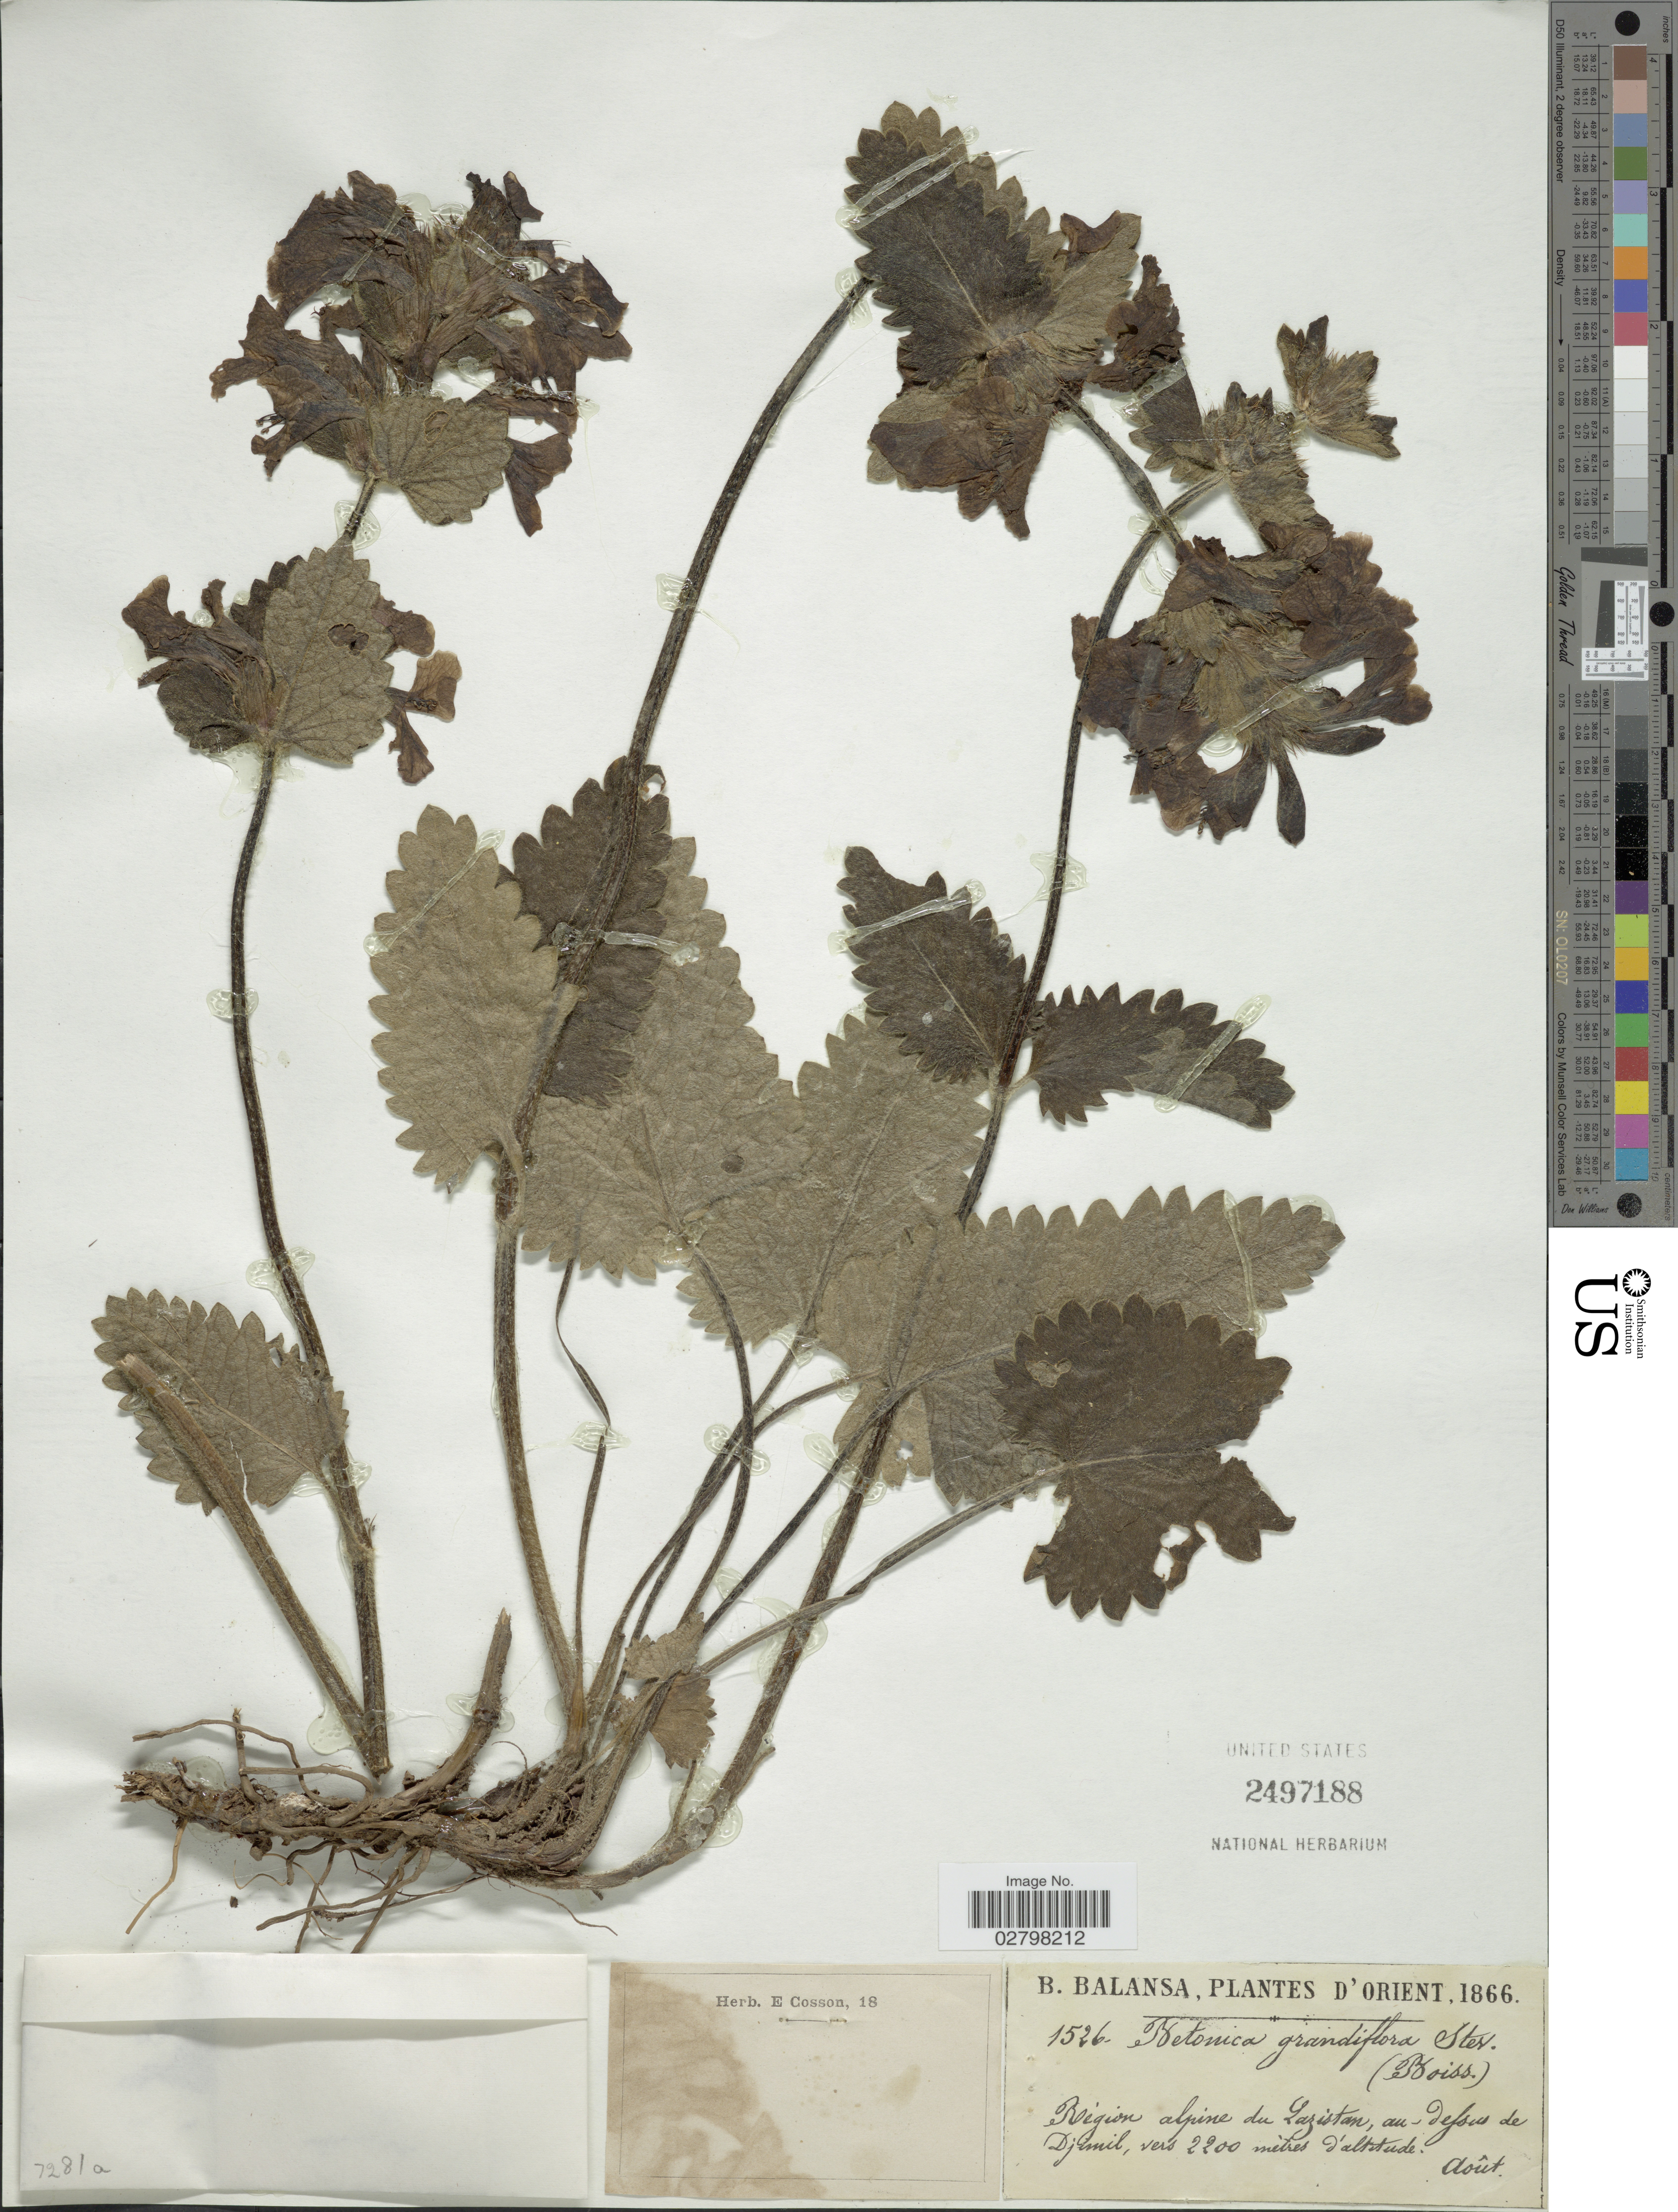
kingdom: Plantae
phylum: Tracheophyta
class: Magnoliopsida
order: Lamiales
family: Lamiaceae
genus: Betonica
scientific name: Betonica grandiflora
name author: Stephan ex Willd.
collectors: B. Balansa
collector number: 1526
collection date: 1866-08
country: Turkey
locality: Orient. Région alpine du Lazistan, au dessus de Djimil.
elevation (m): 2200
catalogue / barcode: US 2497188